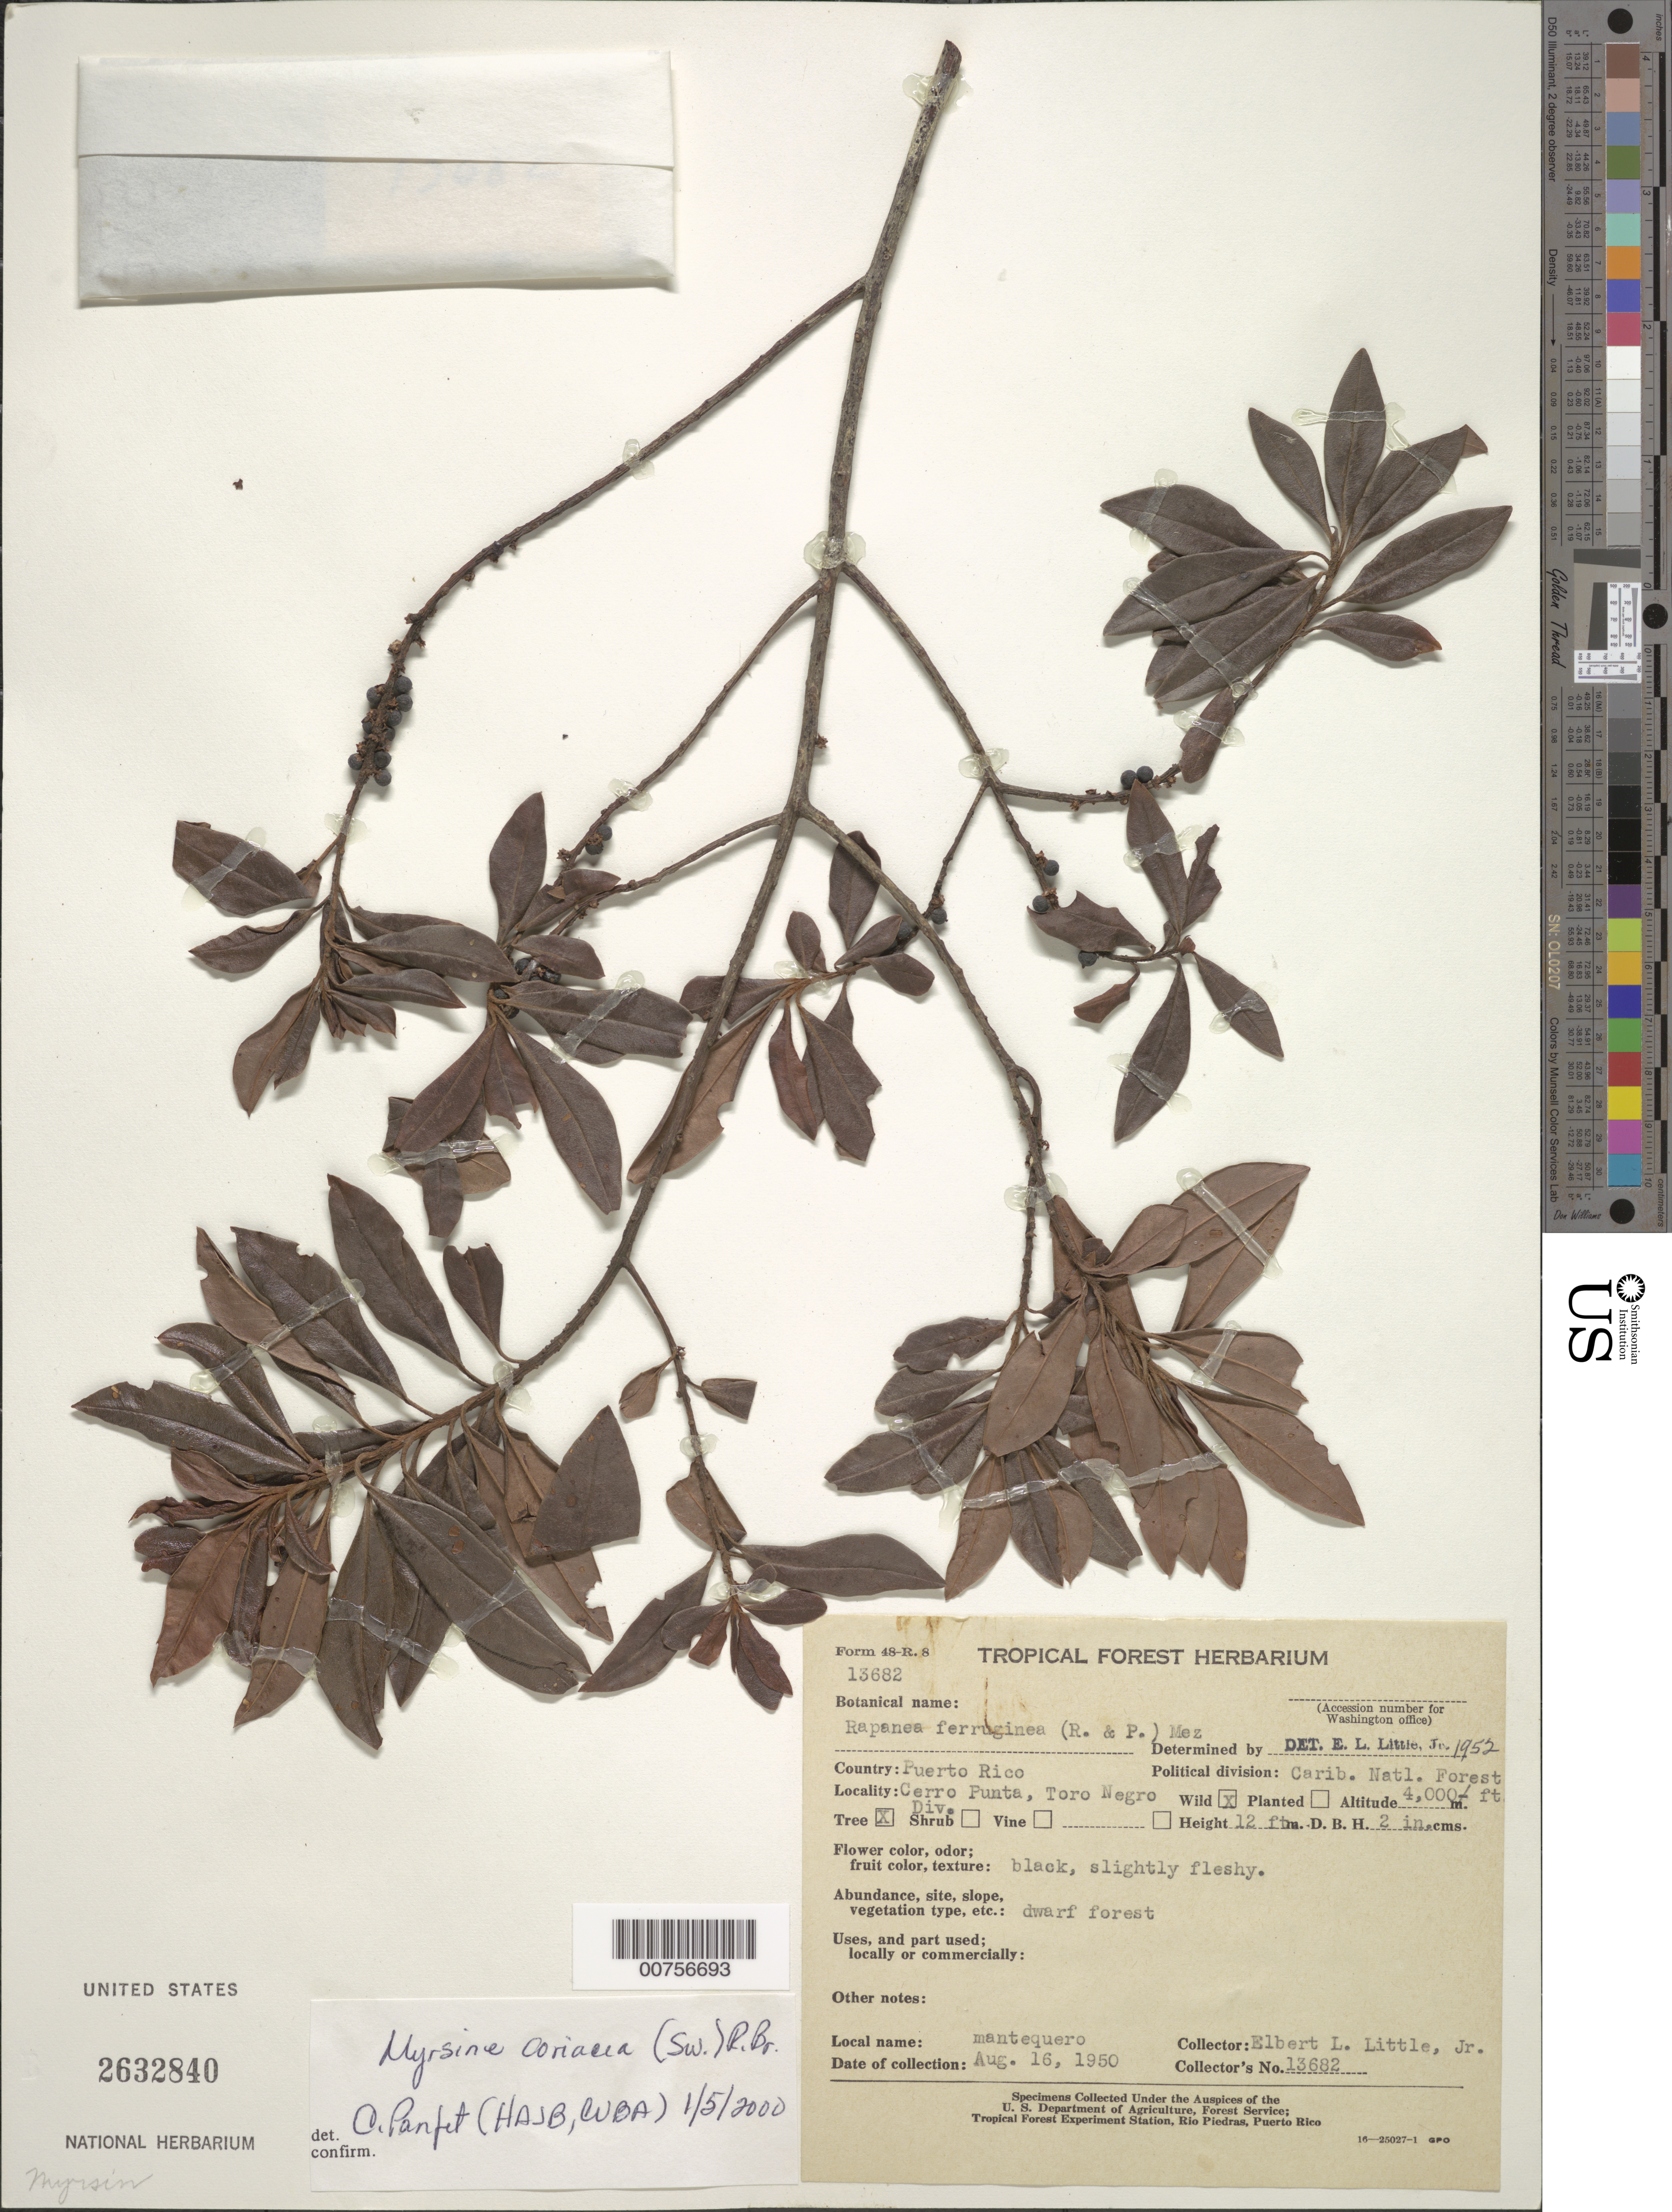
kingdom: Plantae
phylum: Tracheophyta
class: Magnoliopsida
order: Ericales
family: Primulaceae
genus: Myrsine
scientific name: Myrsine coriacea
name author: (Sw.) R. Br. ex Roem. & Schult.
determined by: Panfet, C.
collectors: E. L. Little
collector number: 13682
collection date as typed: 16 Aug 1950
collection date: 1950-08-16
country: Puerto Rico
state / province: Jayuya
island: Puerto Rico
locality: Cerro Punta, Toro Negro Div. Caribbean National Forest.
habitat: Dwarf forest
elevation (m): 1219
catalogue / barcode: US 2632840